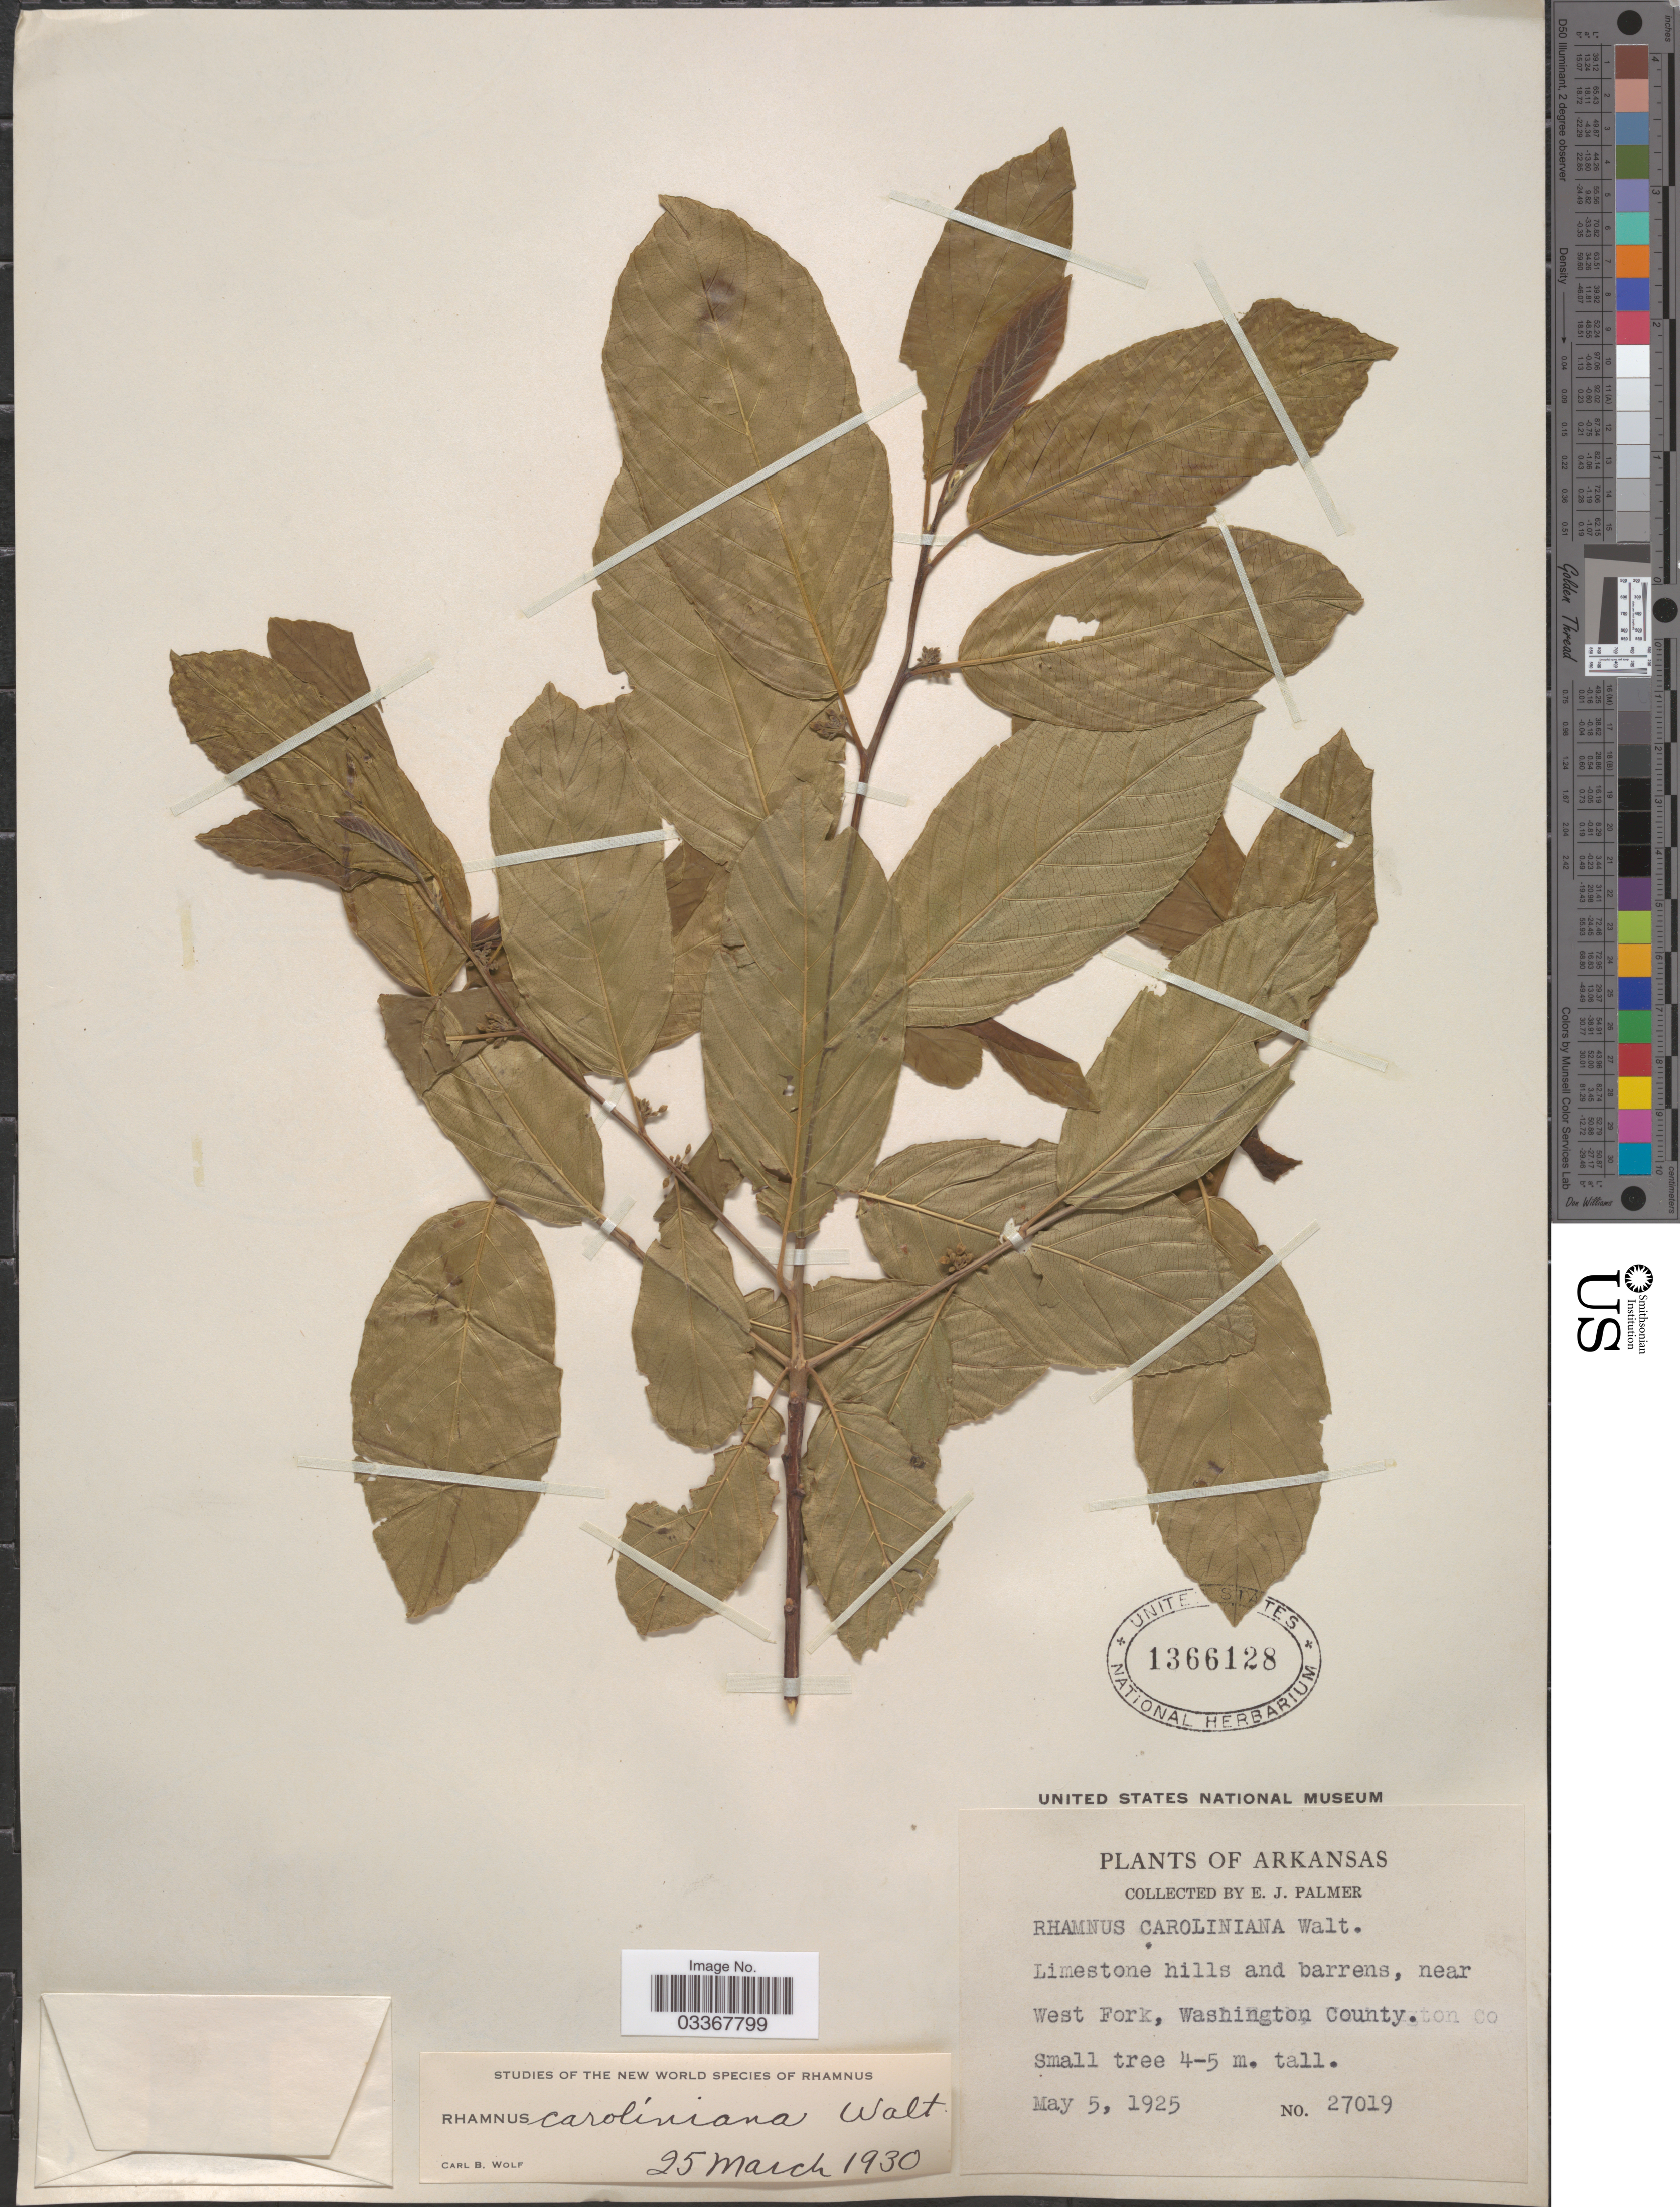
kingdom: Plantae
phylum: Tracheophyta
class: Magnoliopsida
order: Rosales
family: Rhamnaceae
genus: Frangula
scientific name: Frangula caroliniana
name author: (Walter) A. Gray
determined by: Strong, Mark T., (BOT), Smithsonian Institution - National Museum of Natural History (UNITED STATES)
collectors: E. J. Palmer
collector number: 27019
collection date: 1925-05-05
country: United States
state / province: Arkansas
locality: Near West Fork, Washington County.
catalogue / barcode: US 1366128